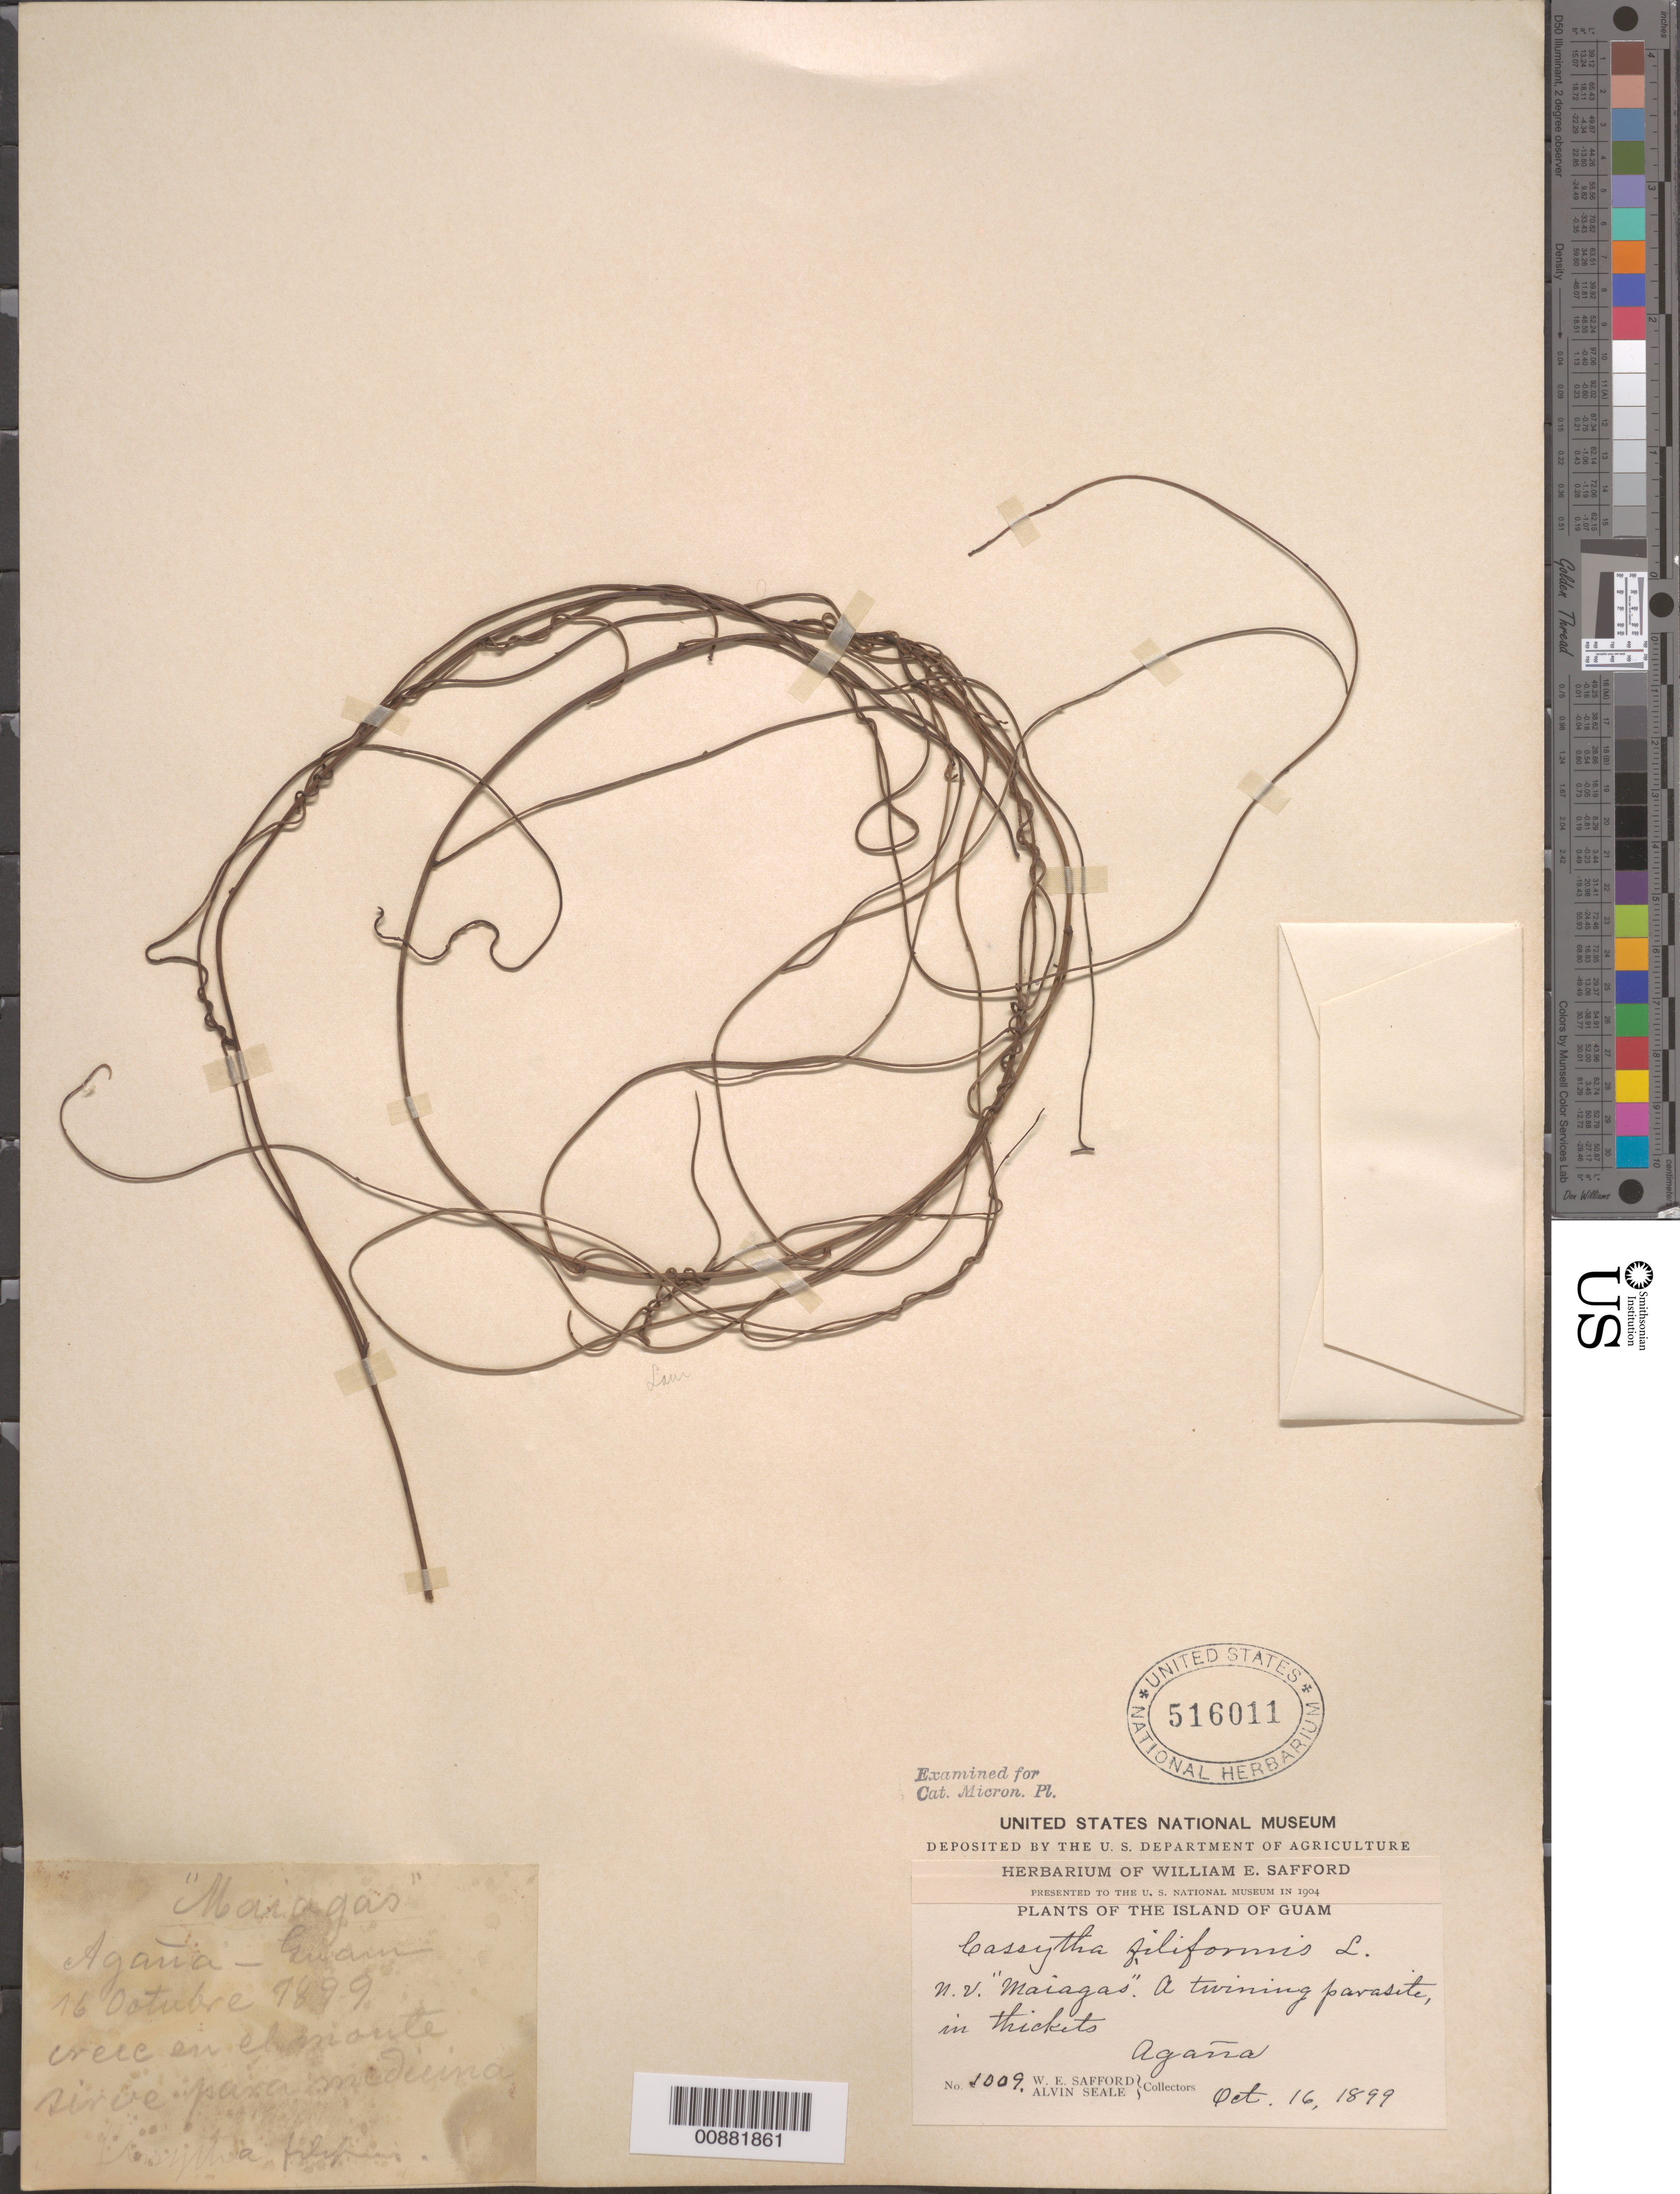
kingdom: Plantae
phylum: Tracheophyta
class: Magnoliopsida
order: Laurales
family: Lauraceae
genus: Cassytha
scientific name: Cassytha filiformis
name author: L.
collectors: W. E. Safford & A. Seale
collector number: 1009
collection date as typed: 16 Oct 1899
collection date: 1899-10-16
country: Guam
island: Guam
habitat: twining parasite in thickets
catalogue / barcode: US 516011